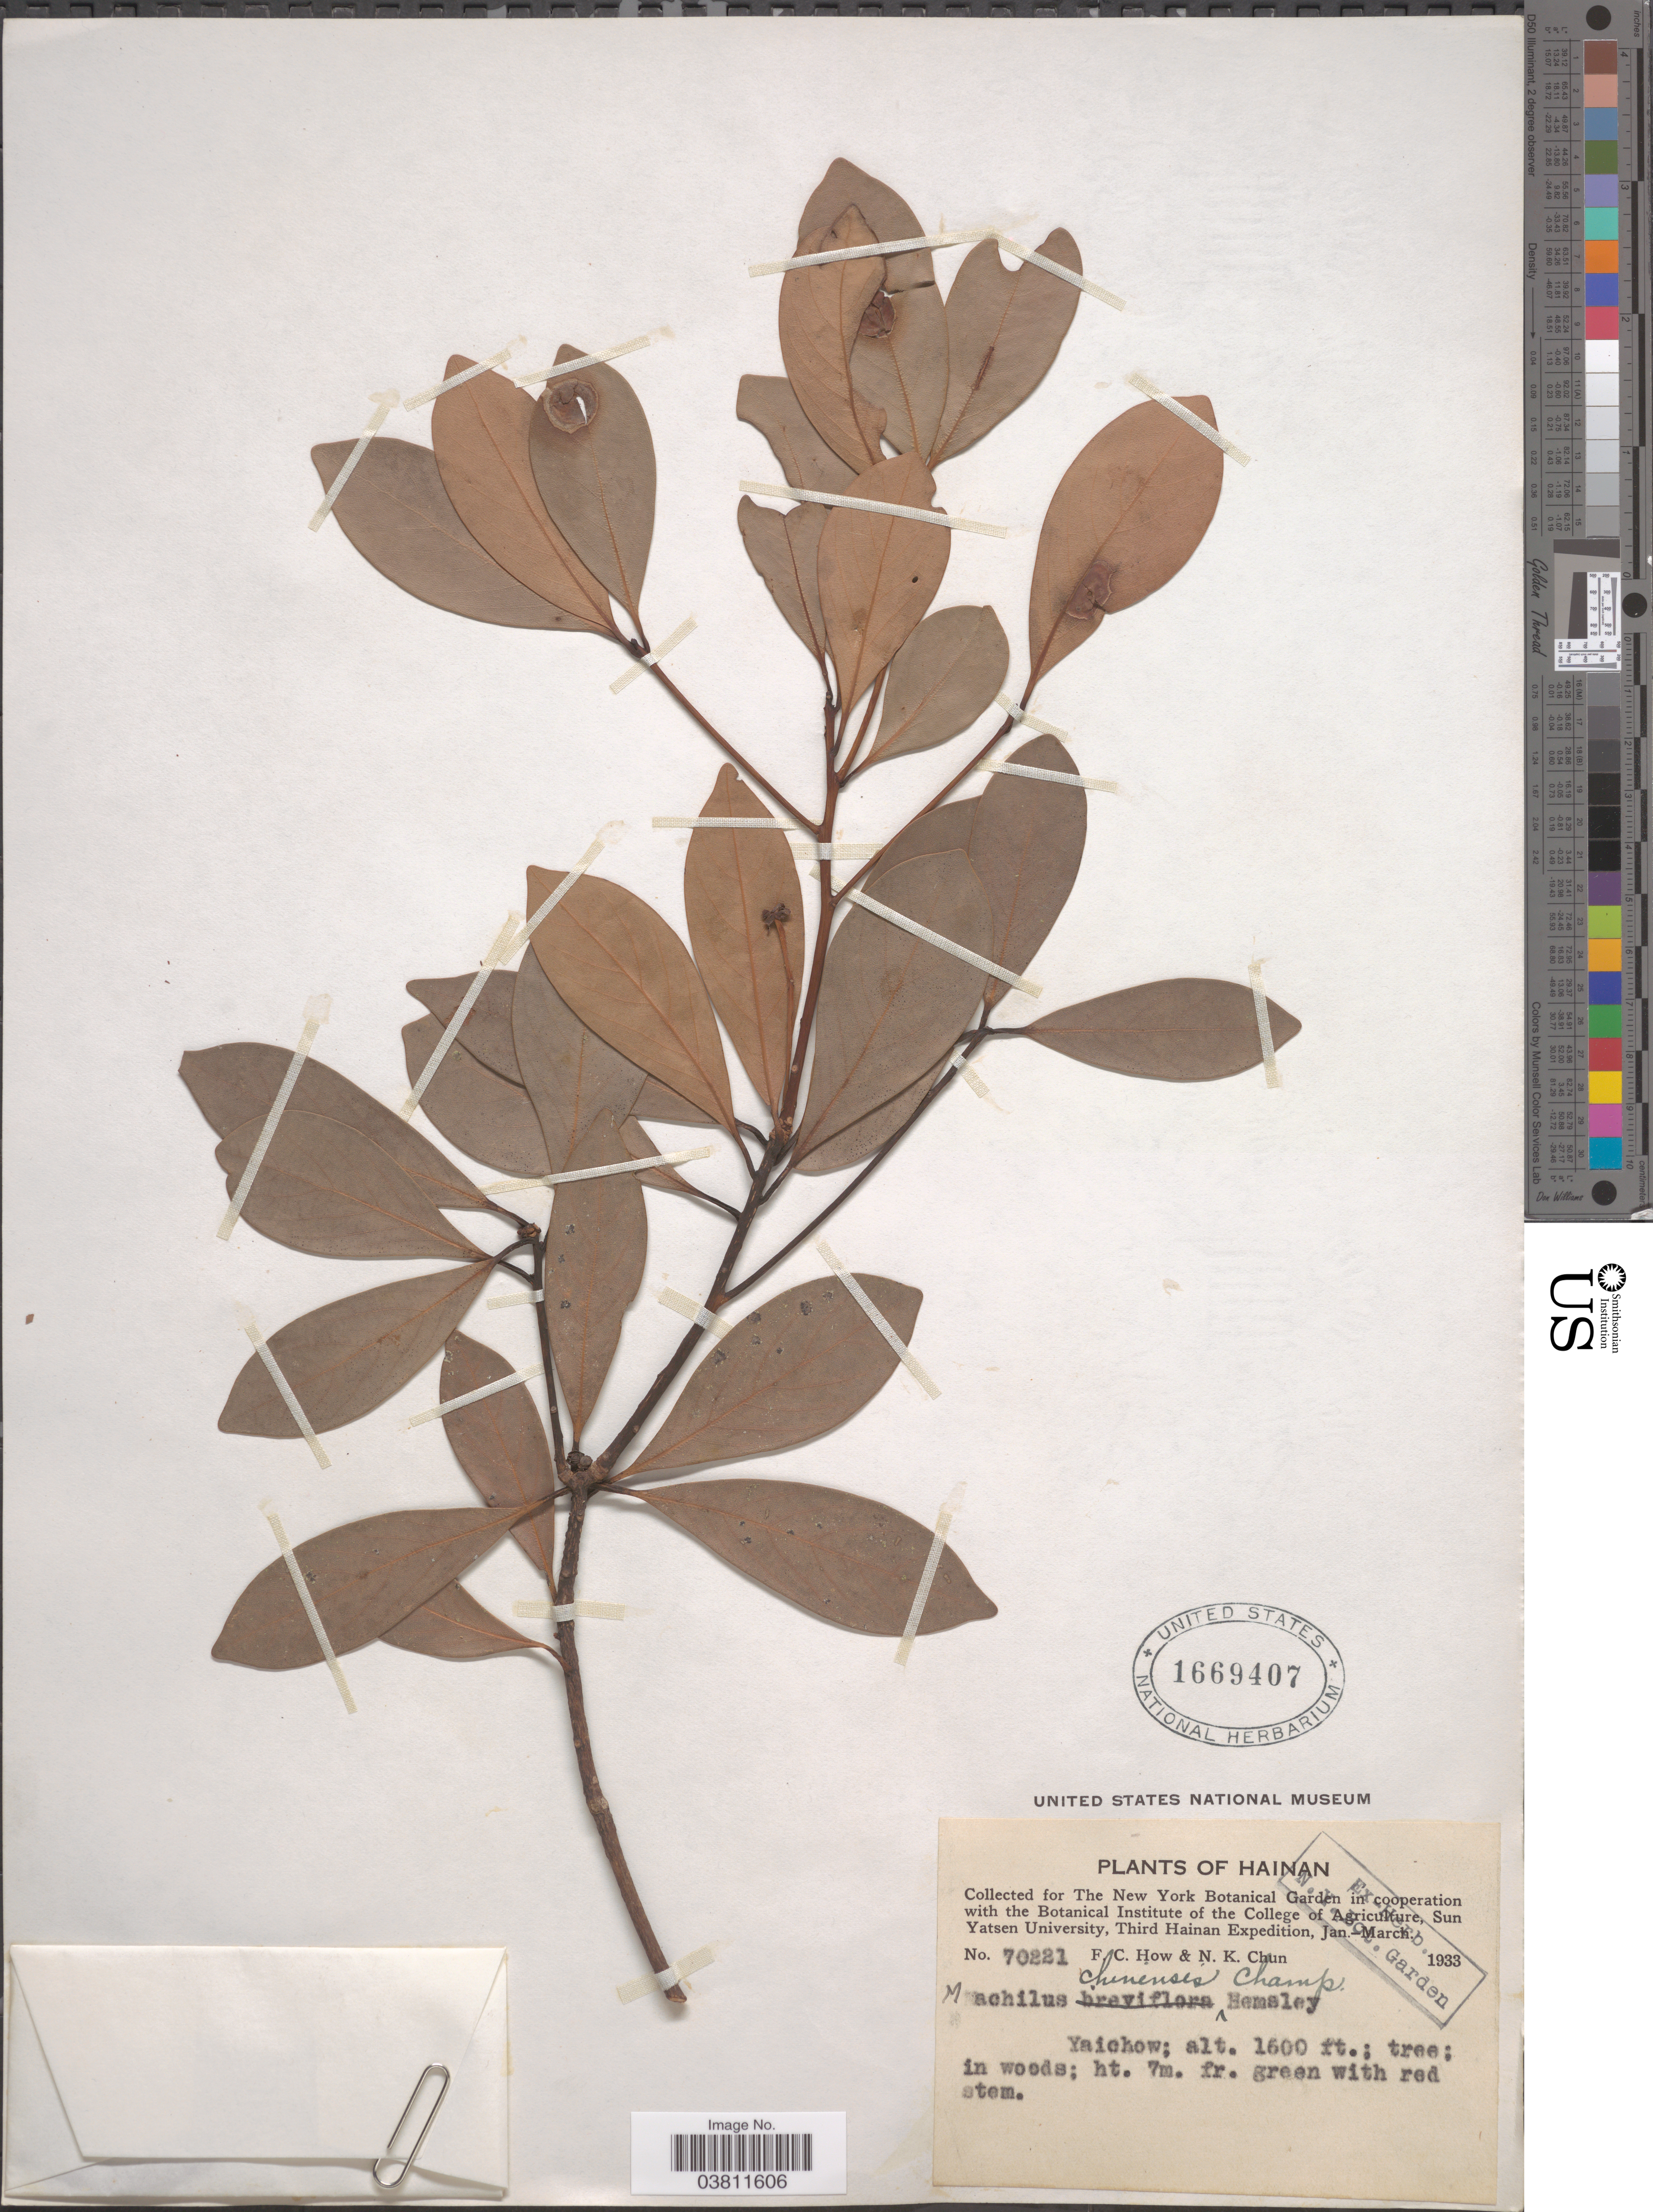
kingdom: Plantae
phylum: Tracheophyta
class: Magnoliopsida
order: Laurales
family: Lauraceae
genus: Machilus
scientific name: Machilus chinensis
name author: (Benth.) Hemsl.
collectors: F. C. How & N. K. Chun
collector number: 70221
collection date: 1933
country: China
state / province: Hainan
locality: Yaichow.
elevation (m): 488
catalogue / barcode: US 1669407